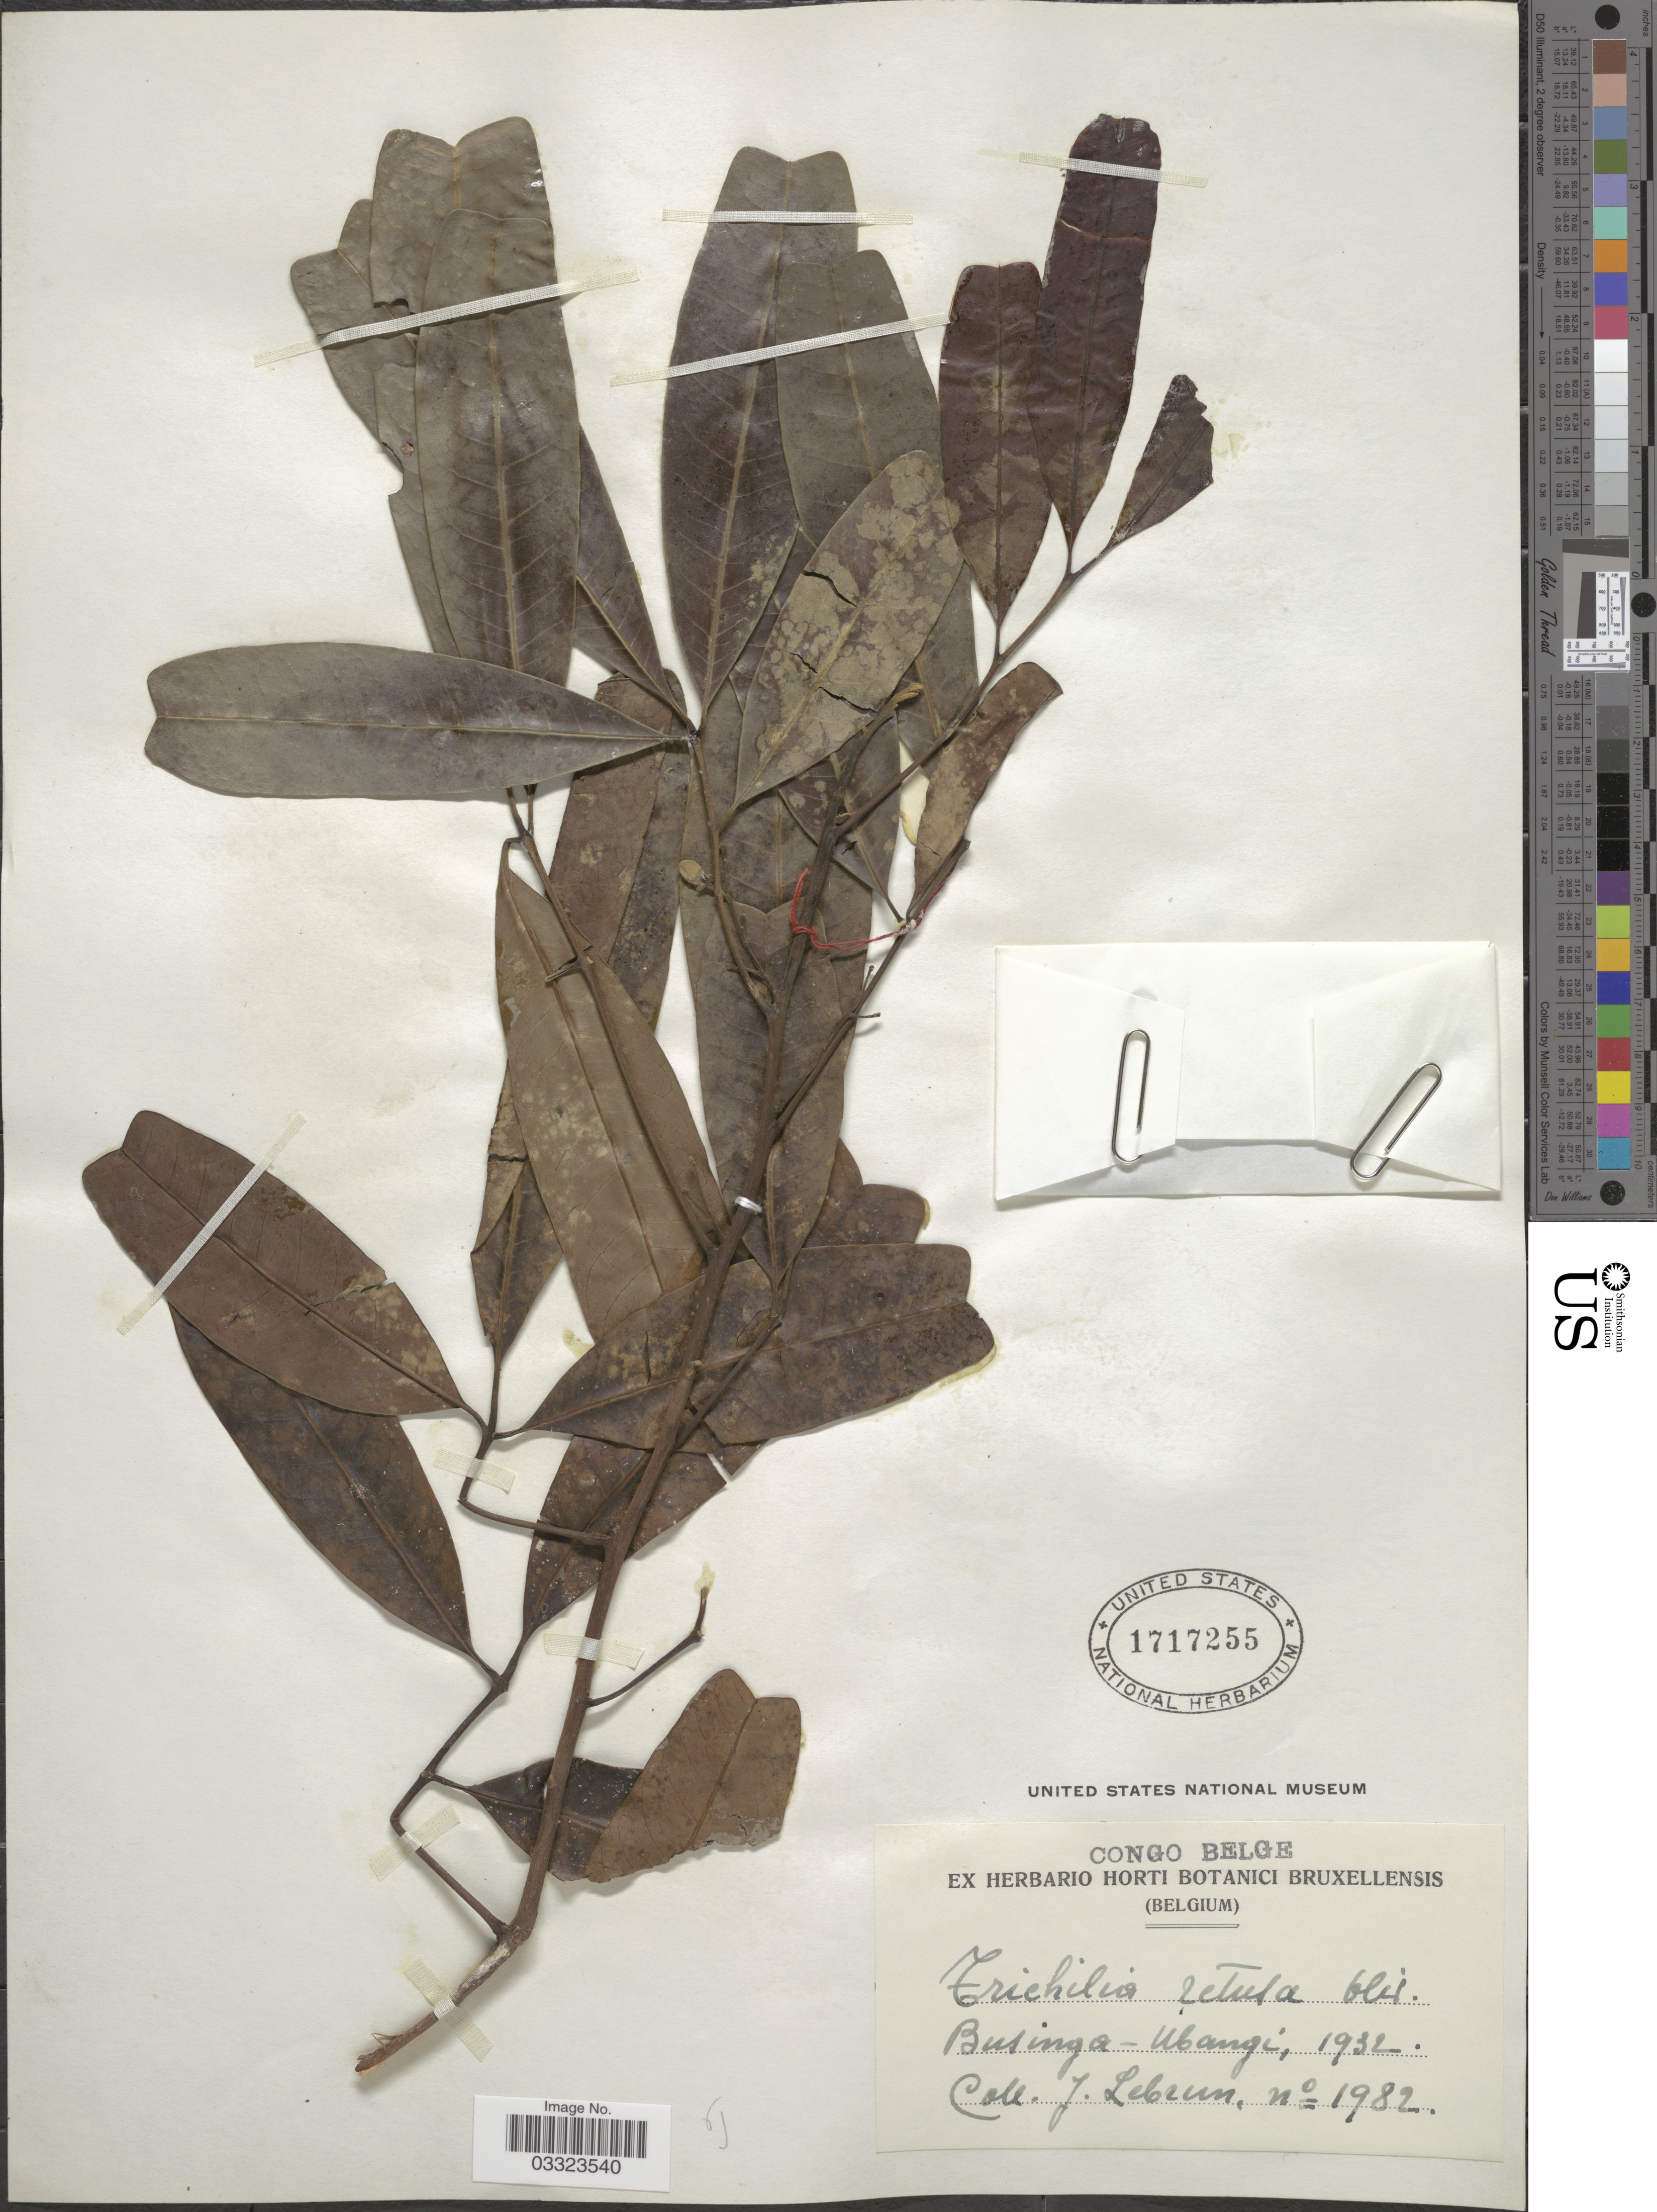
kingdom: Plantae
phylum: Tracheophyta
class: Magnoliopsida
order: Sapindales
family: Meliaceae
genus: Trichilia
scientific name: Trichilia retusa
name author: Oliv.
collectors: J. A. Lebrun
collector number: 1982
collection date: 1932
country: Congo, Democratic Republic of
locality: Congo Belge. Businga - Ubangi.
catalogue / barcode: US 1717255